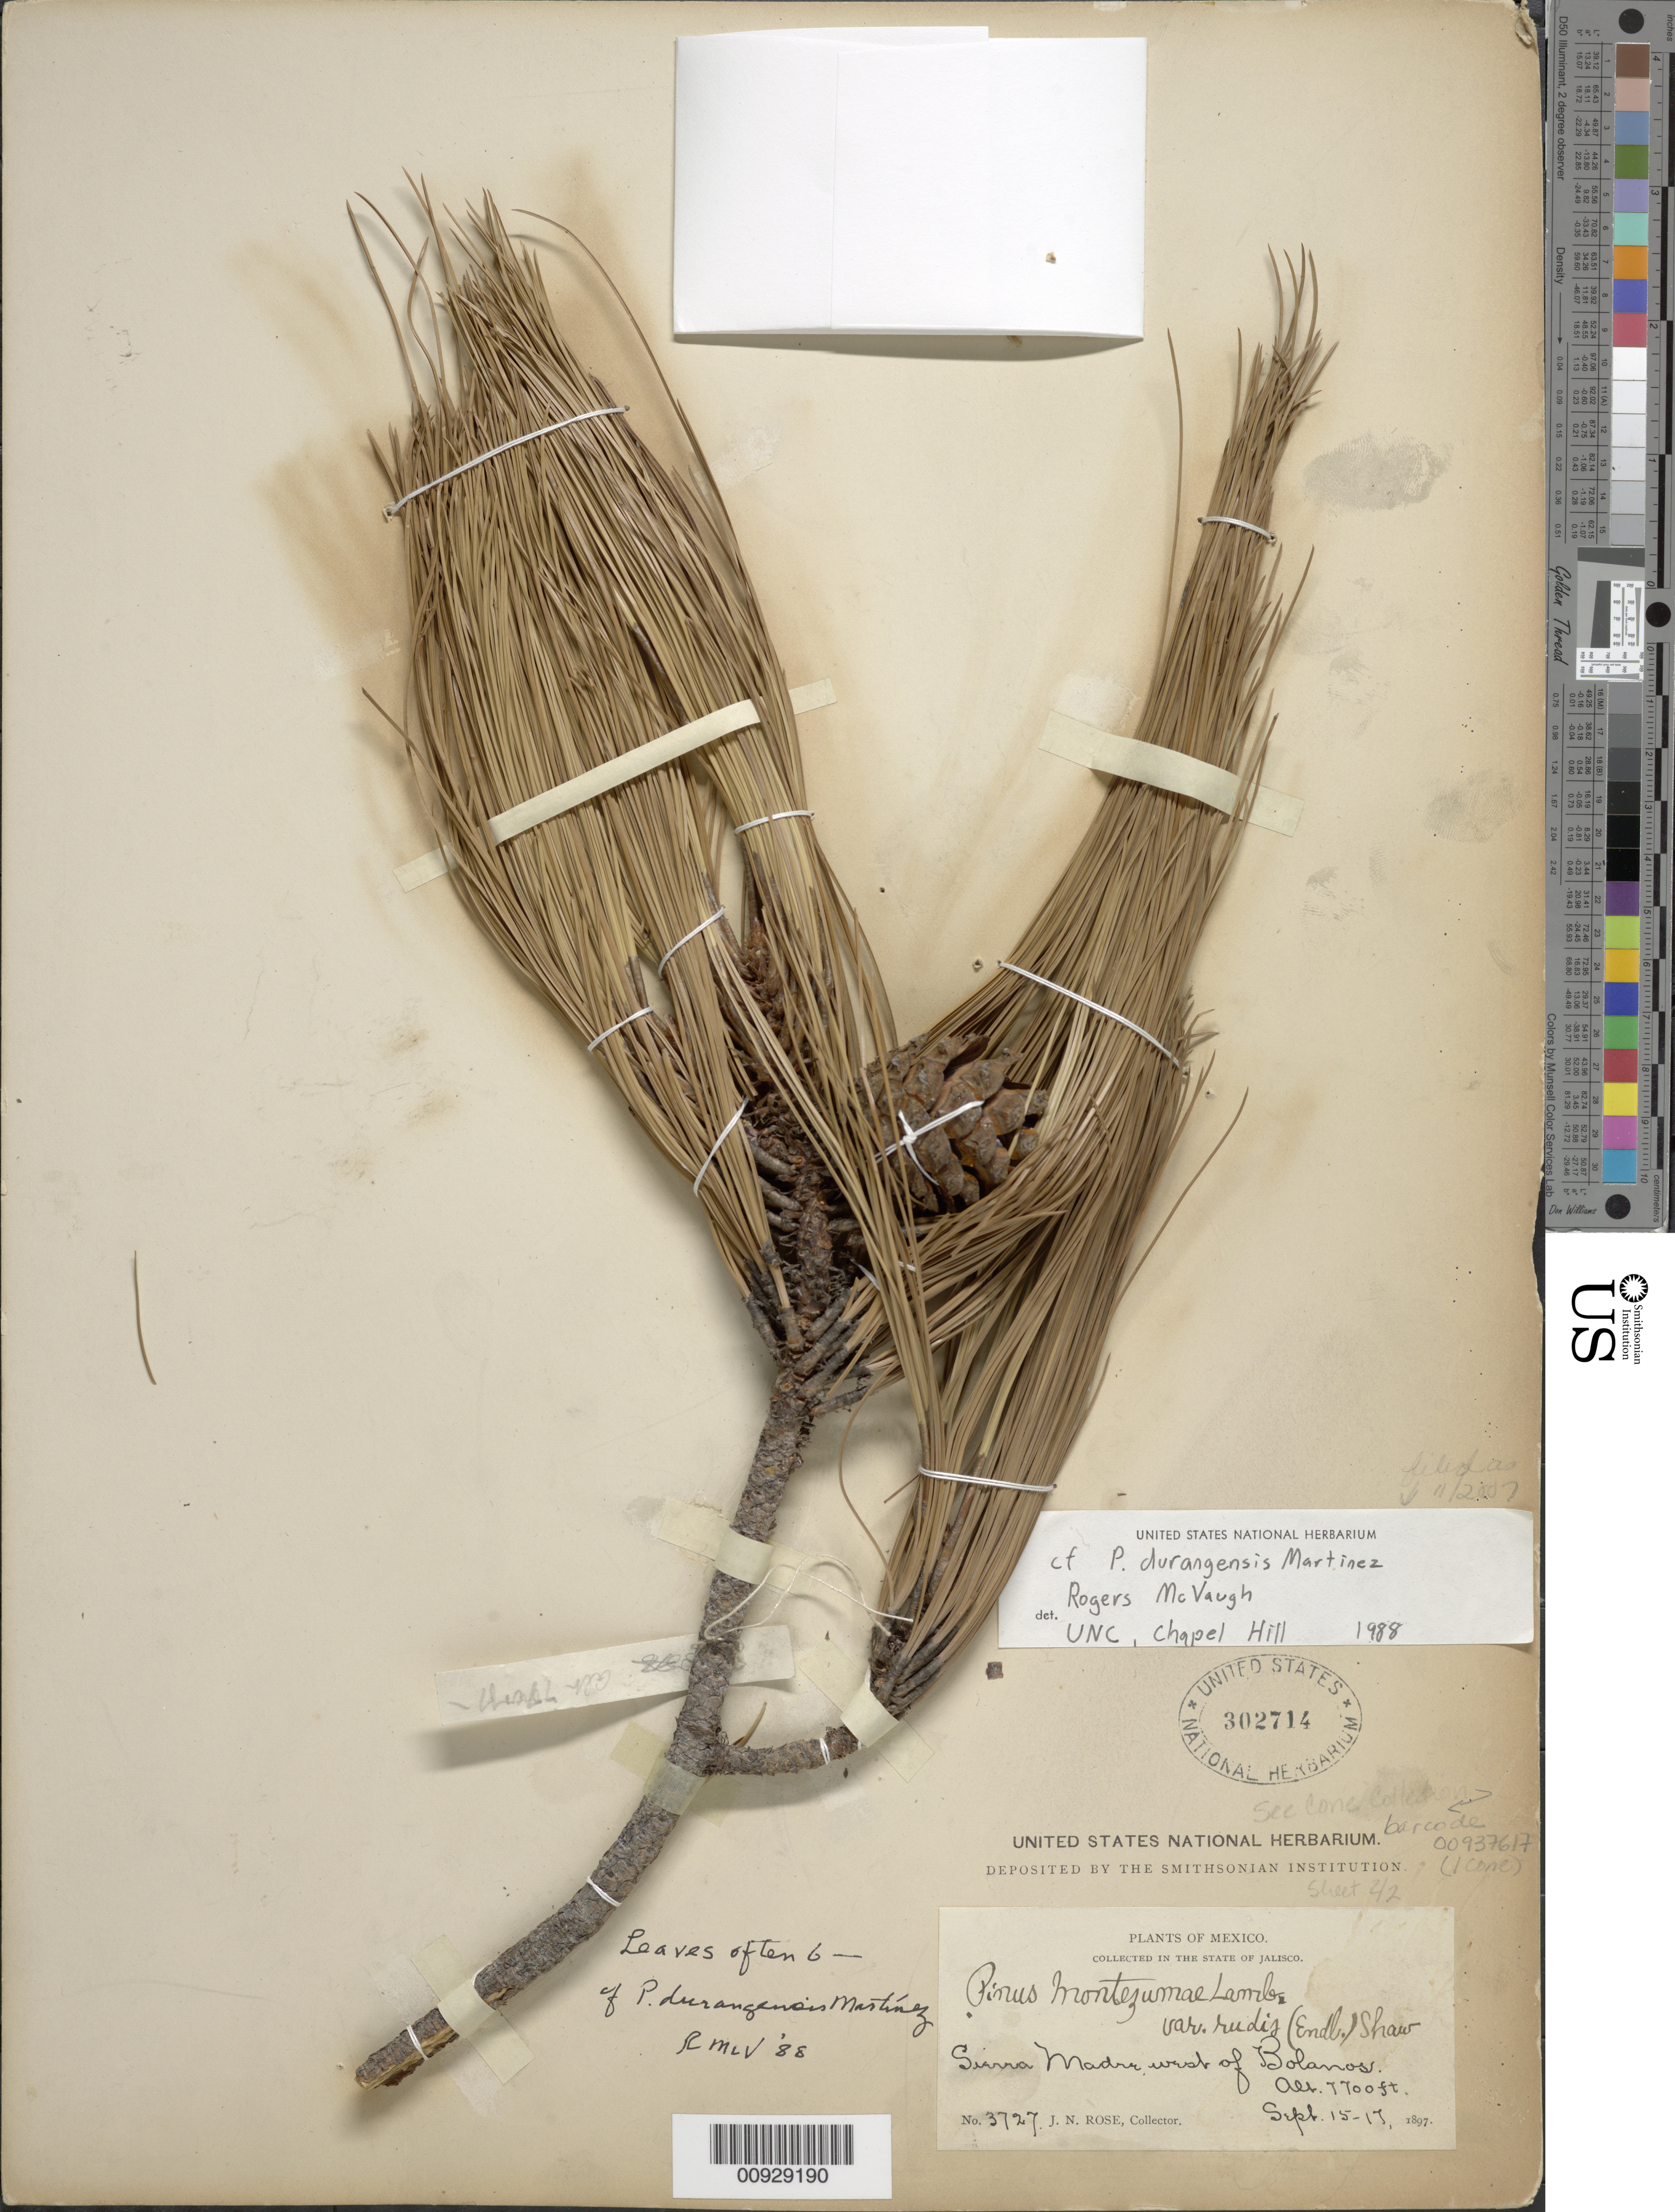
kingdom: Plantae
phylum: Tracheophyta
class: Pinopsida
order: Pinales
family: Pinaceae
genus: Pinus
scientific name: Pinus durangensis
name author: Martínez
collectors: J. N. Rose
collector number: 3727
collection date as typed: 15 Sep 1897 to 17 Sep 1897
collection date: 1897-09-15/1897-09-17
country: Mexico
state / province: Jalisco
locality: Sierra Madre west of Bolaños.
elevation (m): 2347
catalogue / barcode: US 302714